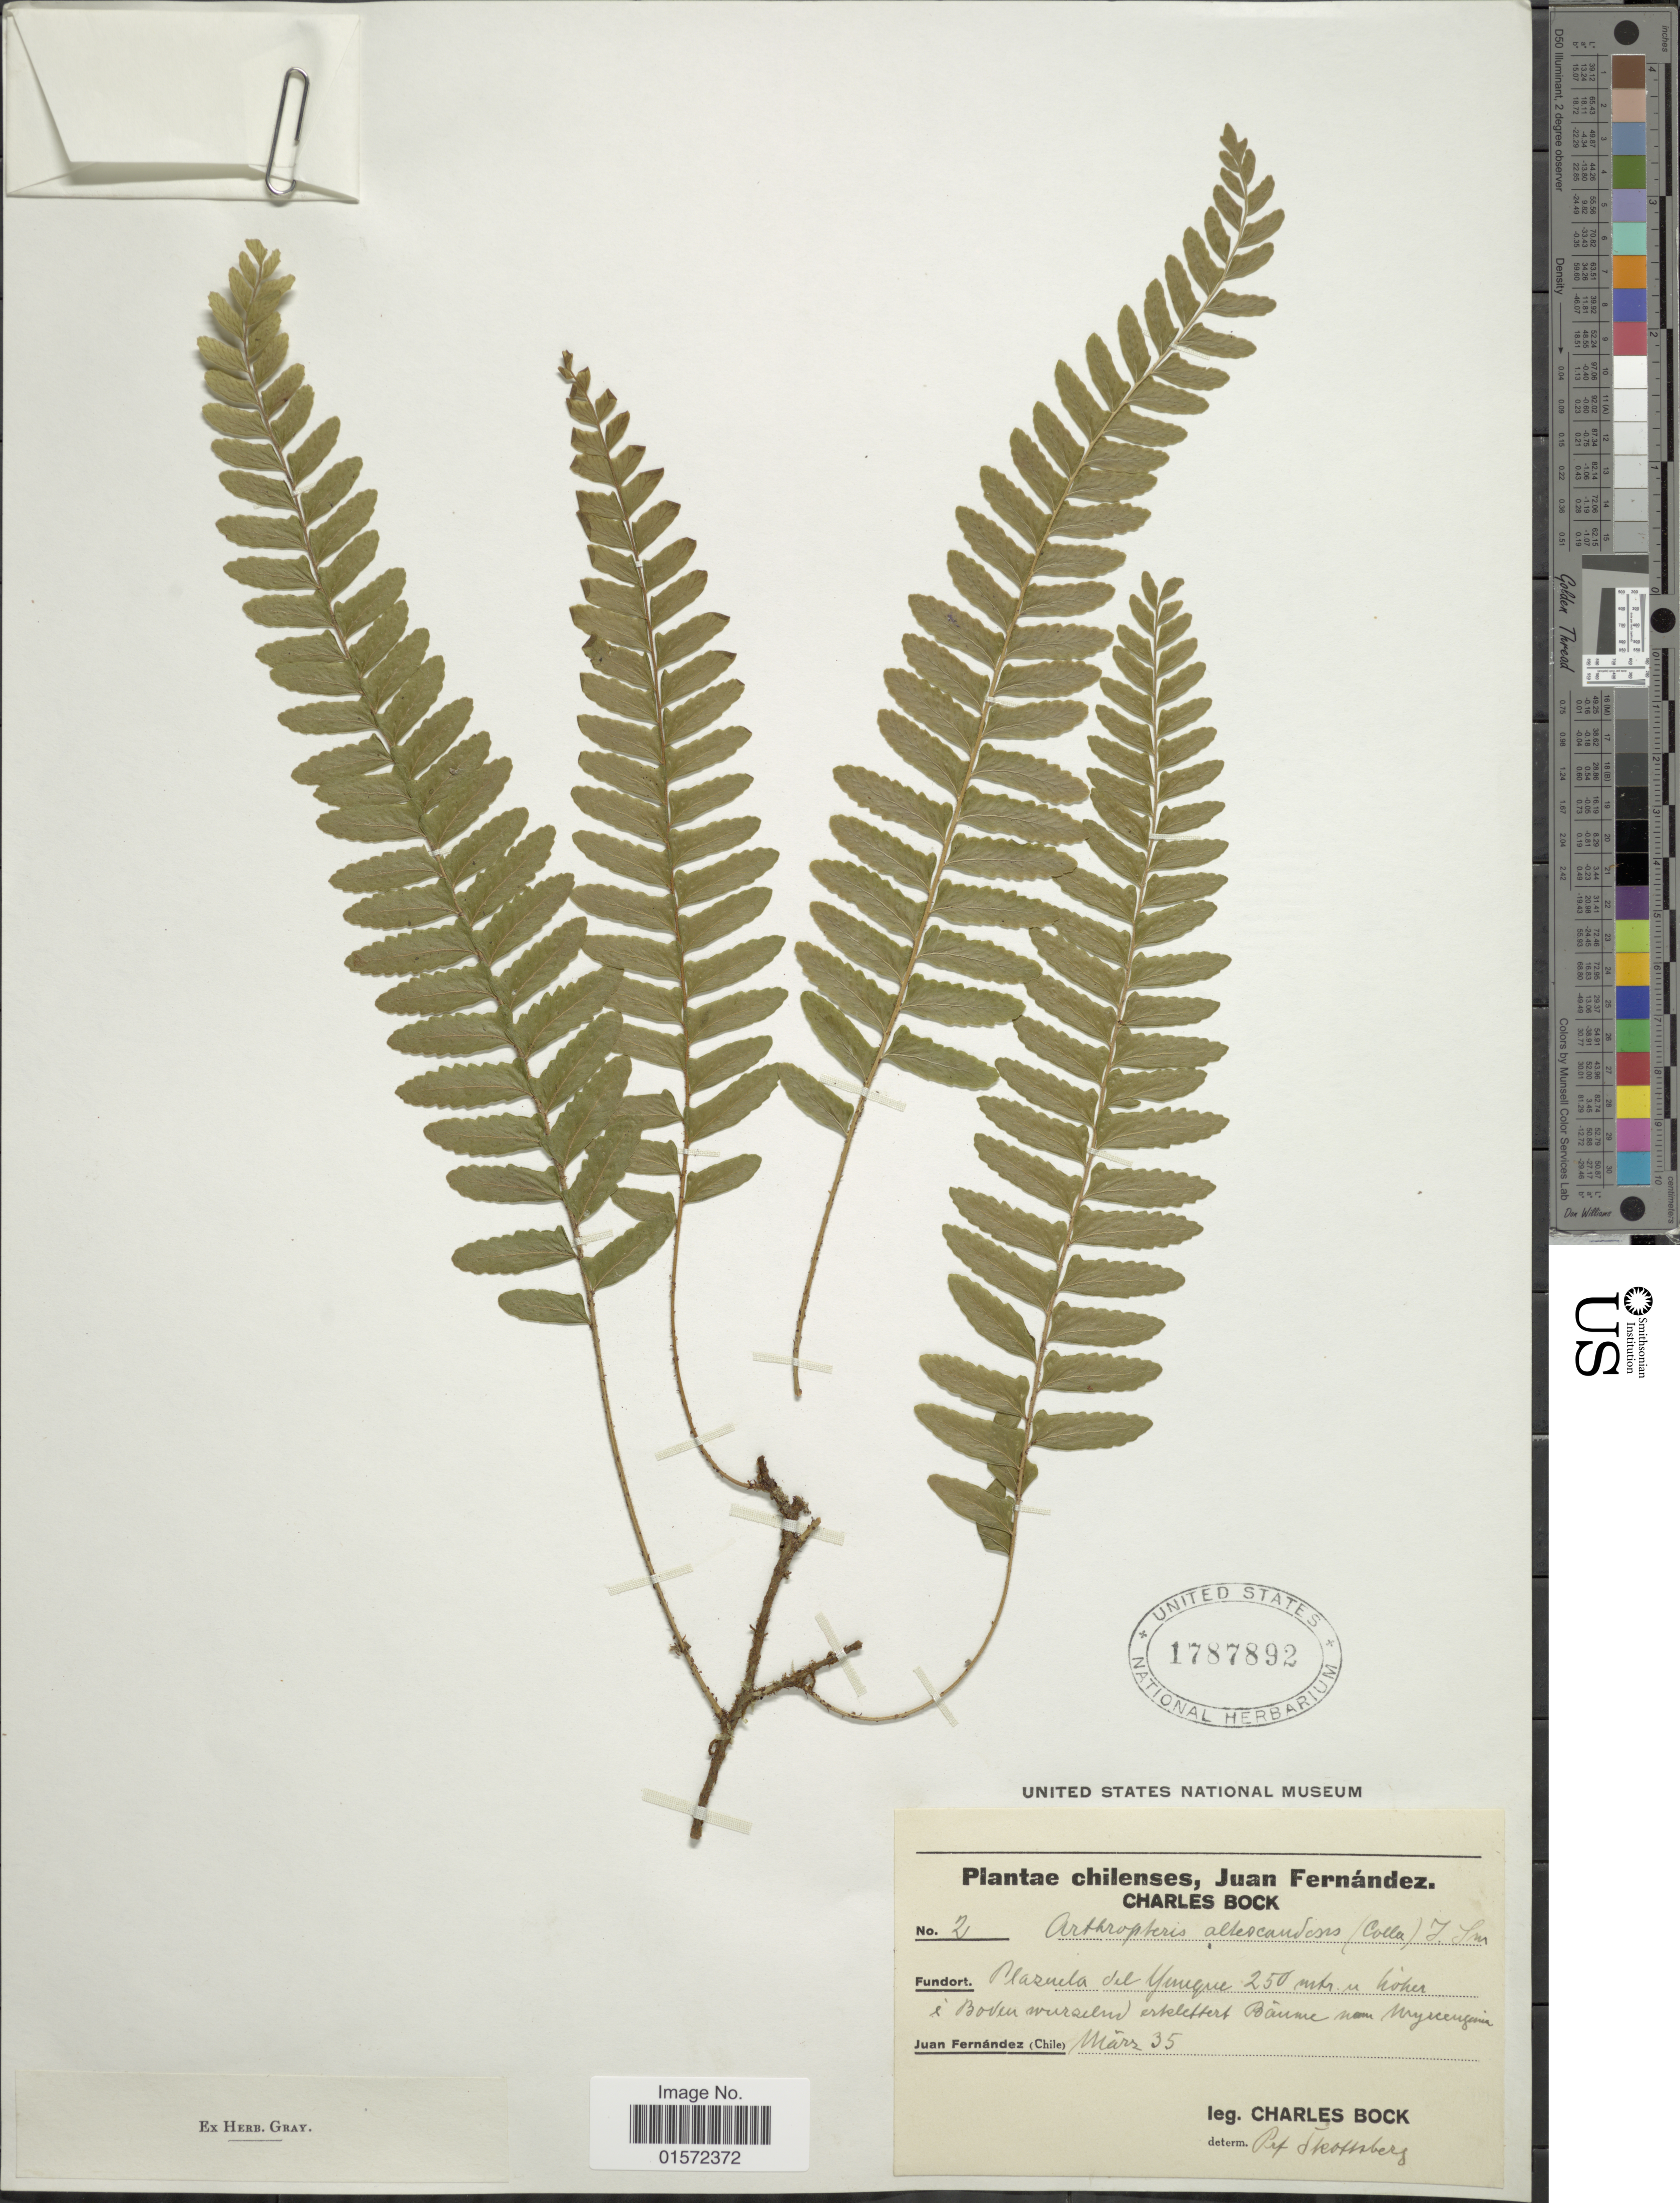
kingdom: Plantae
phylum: Tracheophyta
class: Polypodiopsida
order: Polypodiales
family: Tectariaceae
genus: Arthropteris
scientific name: Arthropteris altescandens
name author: (Colla) J. Sm.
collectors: C. Bock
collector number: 2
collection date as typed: Transcribed d/m/y: /5/35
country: Chile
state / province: Valparaíso (V)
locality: Juan Fernandez, Plazoleta del Yunque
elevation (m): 250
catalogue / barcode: US 1787892